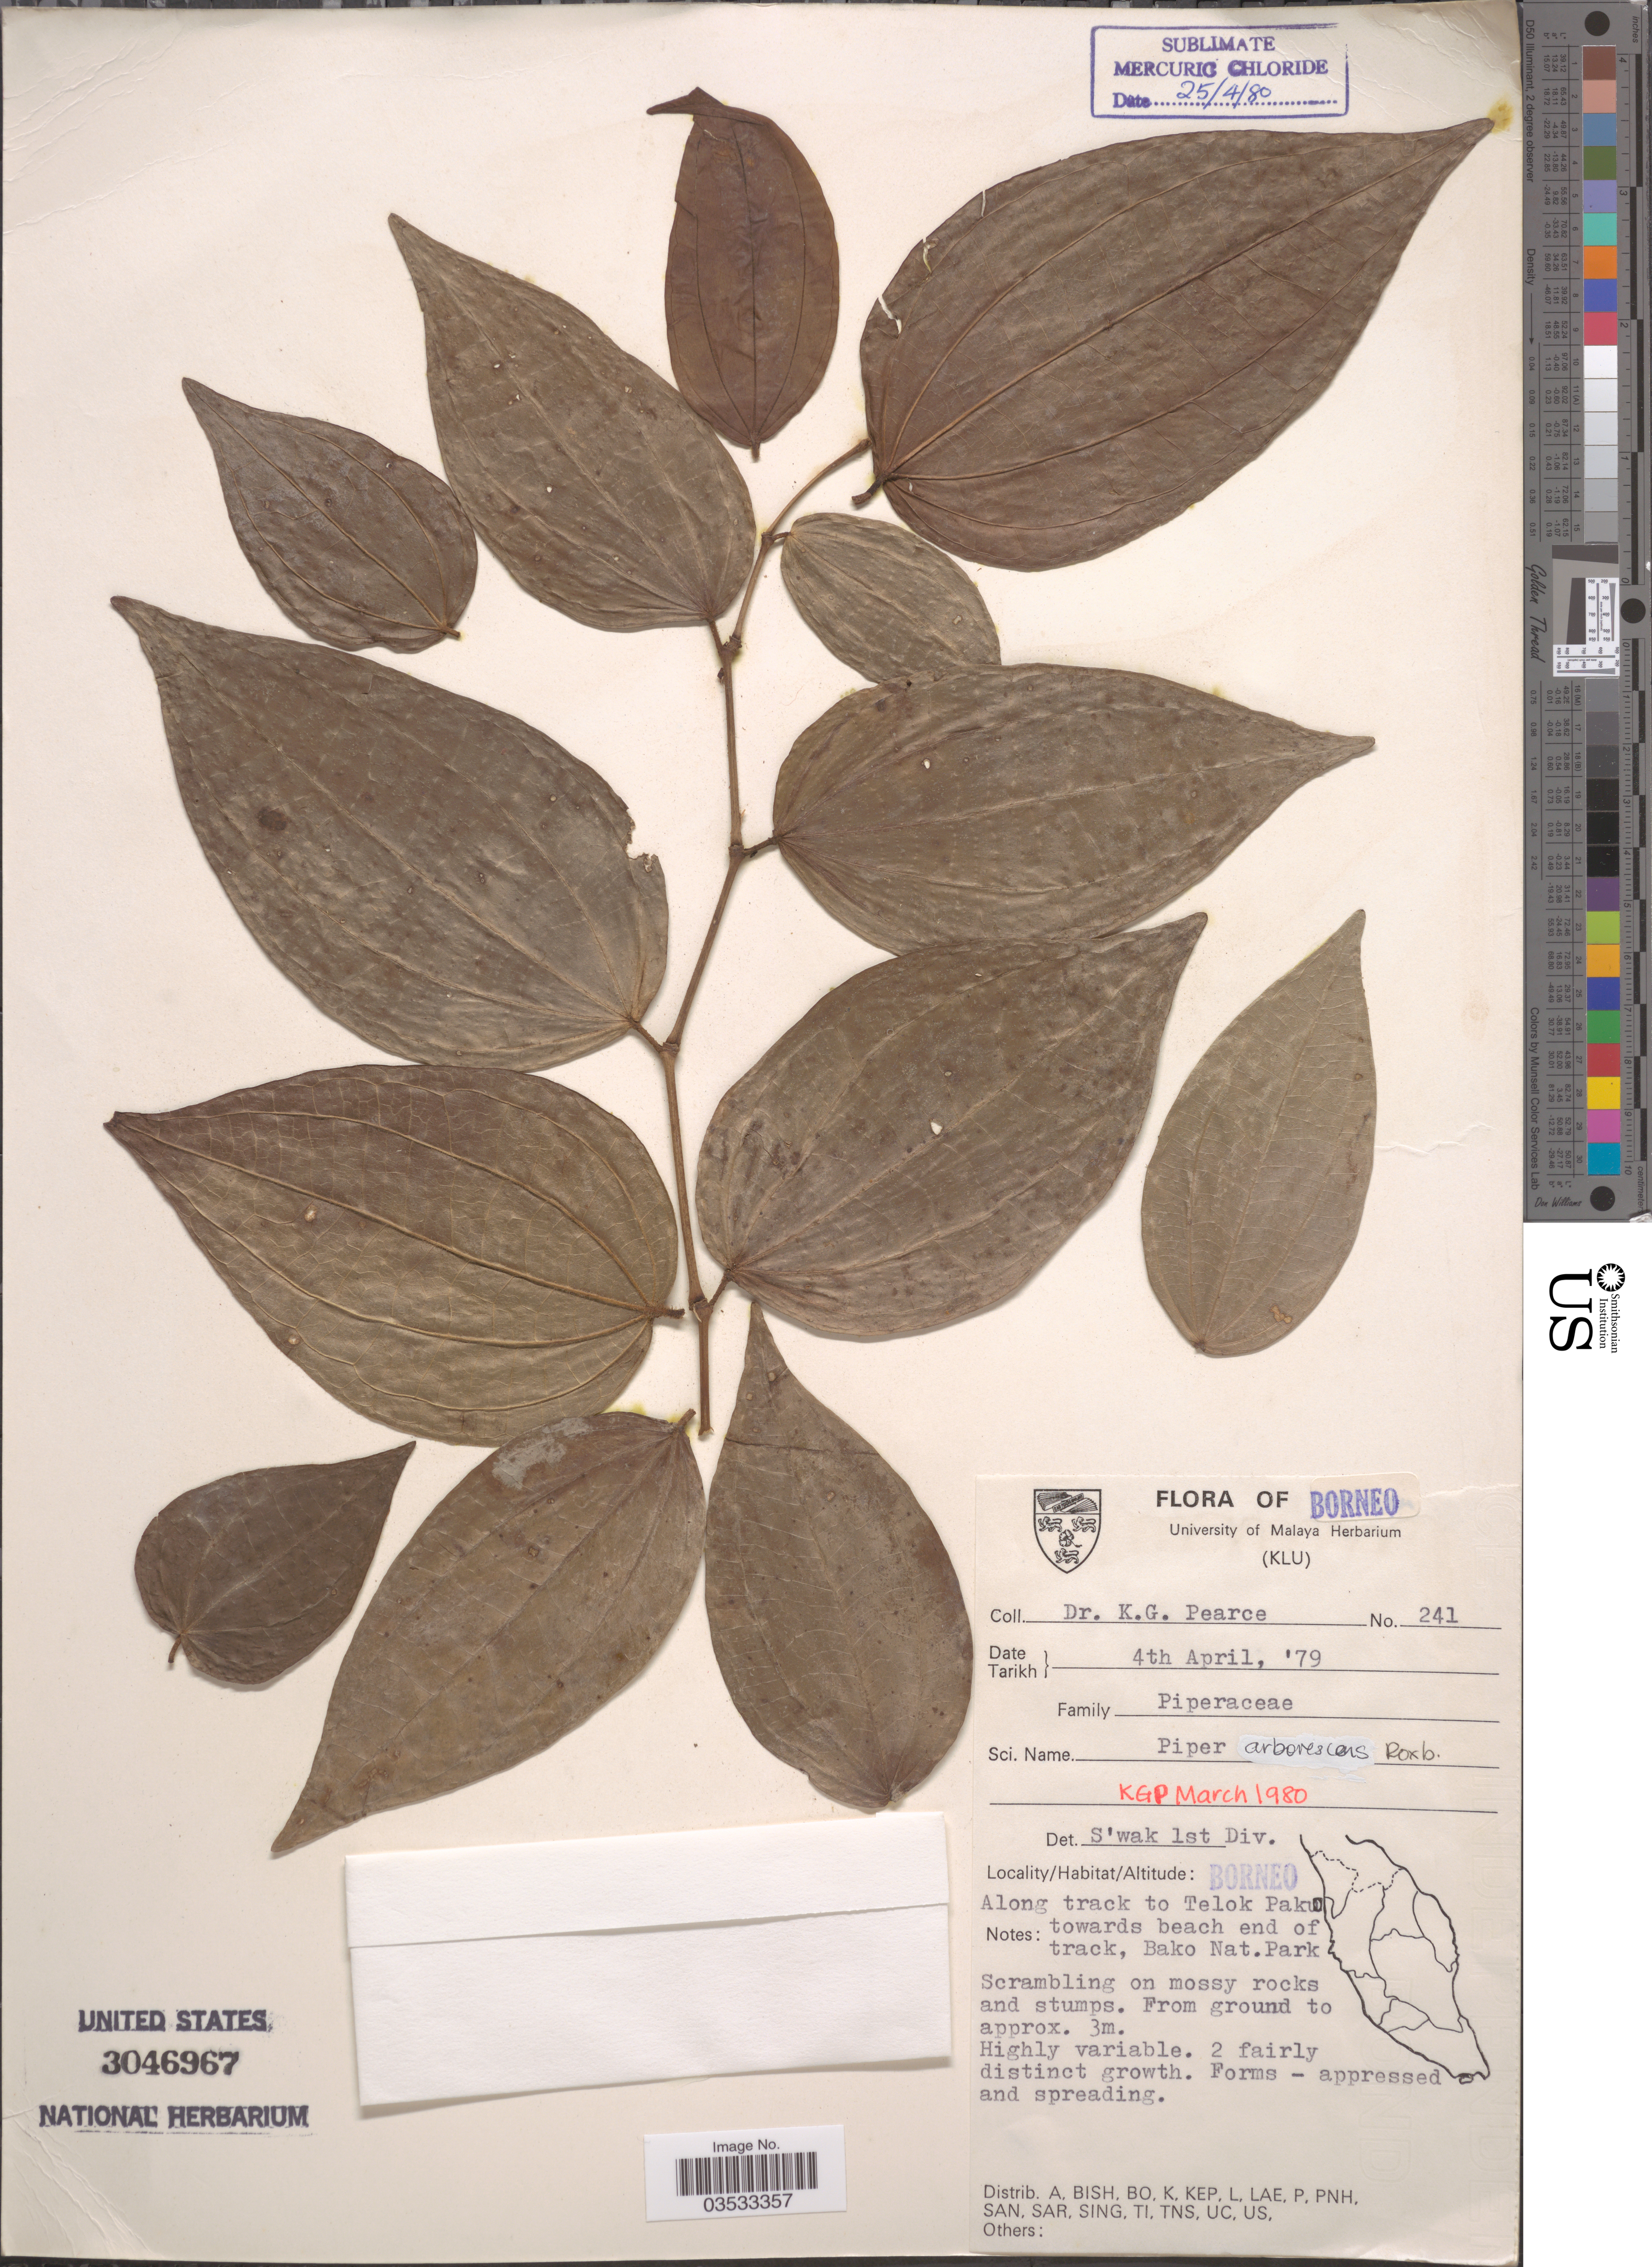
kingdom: Plantae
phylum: Tracheophyta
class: Magnoliopsida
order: Piperales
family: Piperaceae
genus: Piper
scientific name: Piper arborescens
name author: Roxb.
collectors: K. Pearce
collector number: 241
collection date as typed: Transcribed d/m/y: 4/4/79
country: Malaysia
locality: Borneo. Along track to Telok Paku towards beach end of track, Bako Nat. Park.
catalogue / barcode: US 3046967